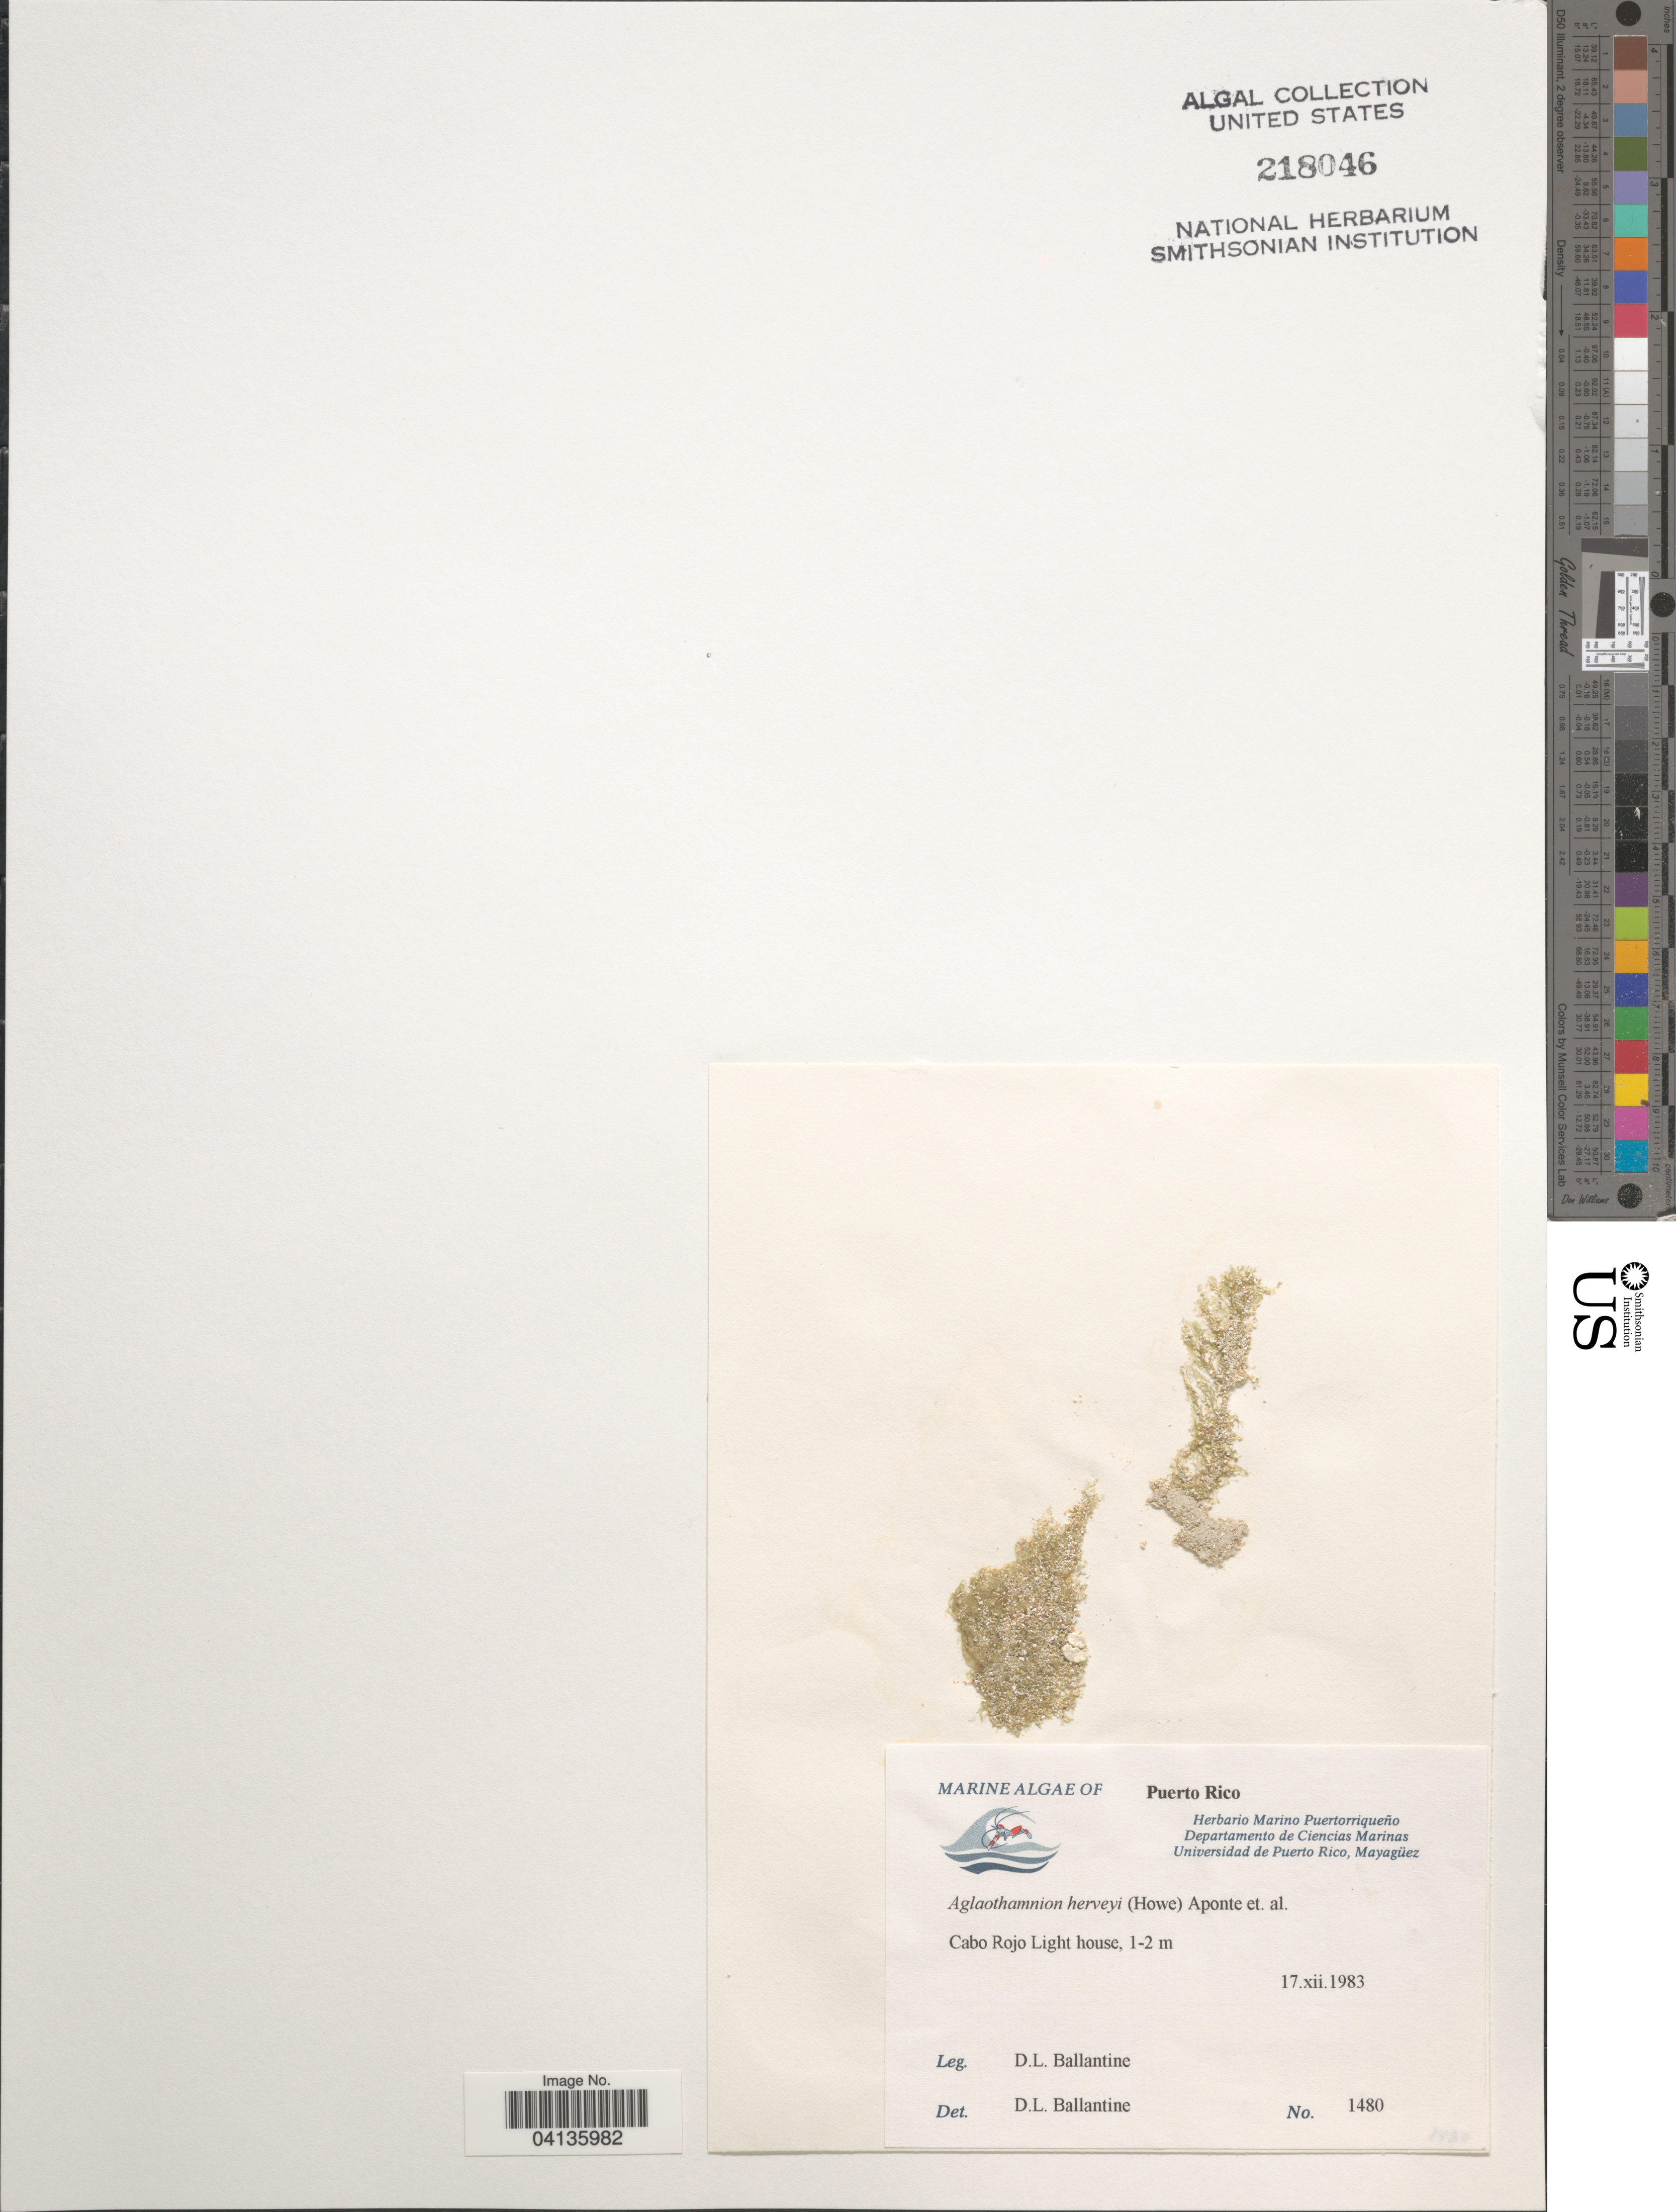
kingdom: Plantae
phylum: Rhodophyta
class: Florideophyceae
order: Ceramiales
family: Callithamniaceae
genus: Aglaothamnion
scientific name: Aglaothamnion herveyi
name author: (M. Howe) N.E.Aponte et al.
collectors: D.L. Ballantine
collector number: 1480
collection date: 1983-12-17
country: Puerto Rico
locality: Cabo Rojo Light house.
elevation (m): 1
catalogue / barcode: US 218046